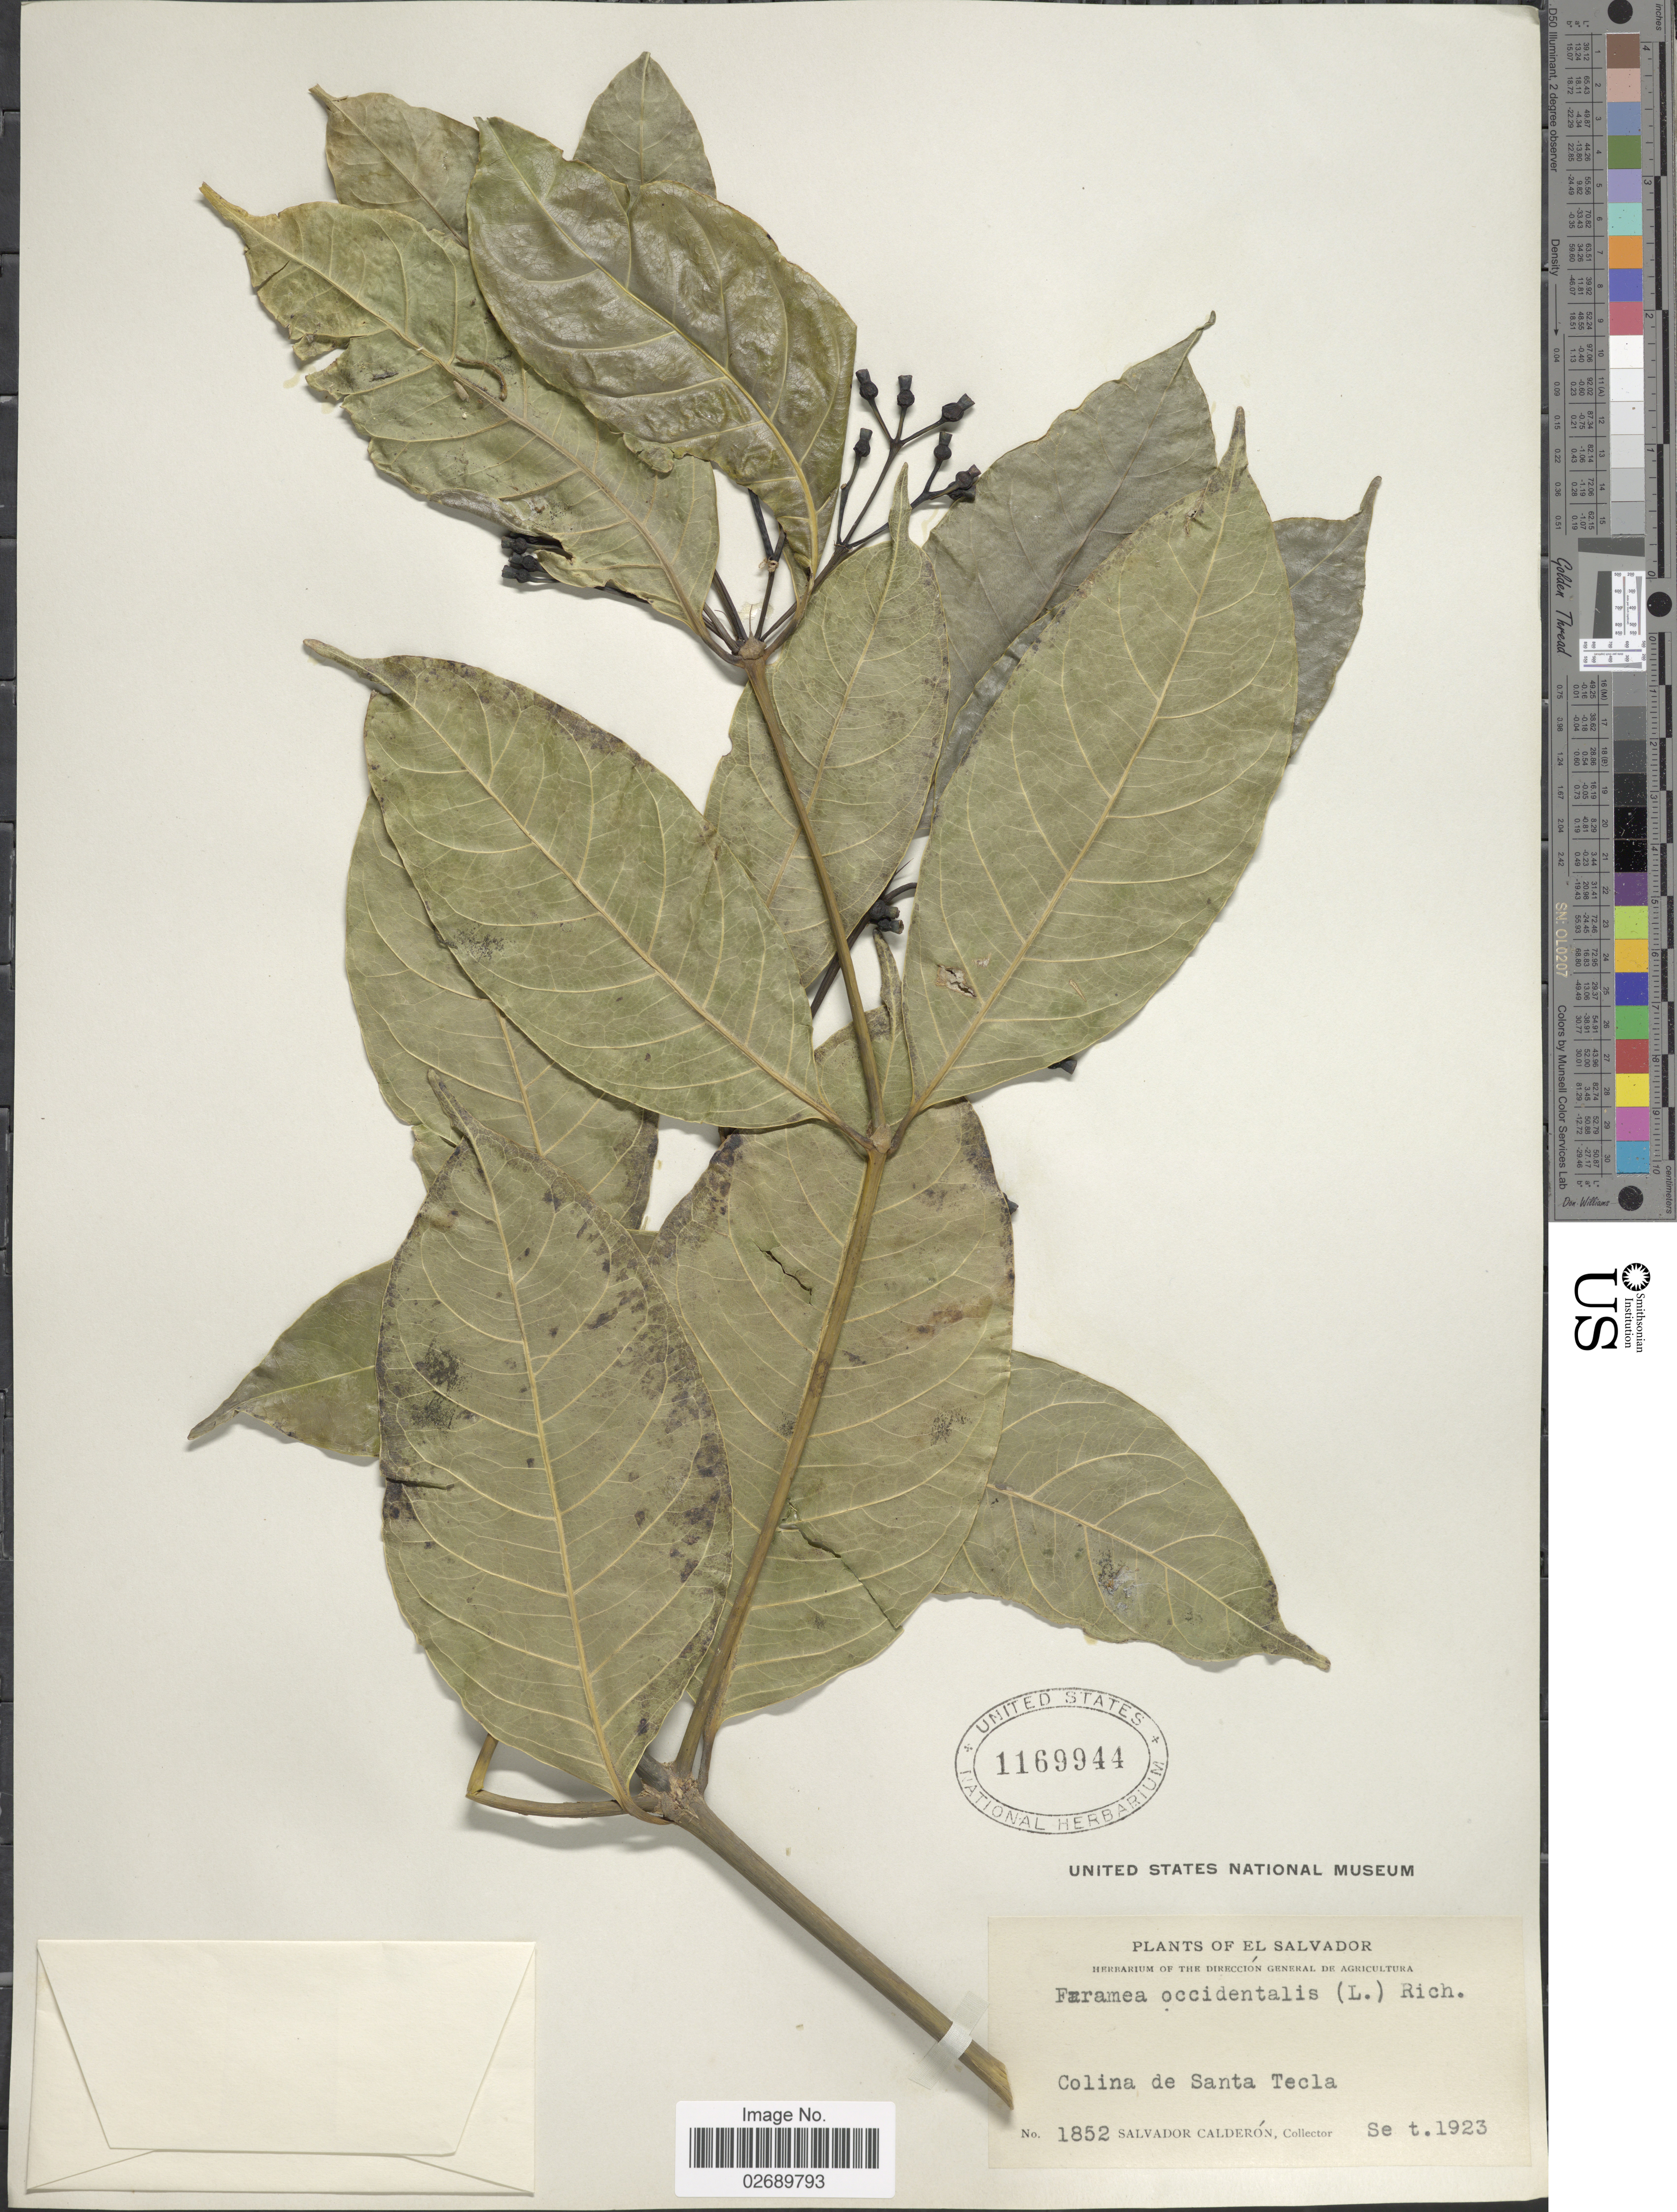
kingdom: Plantae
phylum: Tracheophyta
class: Magnoliopsida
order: Gentianales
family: Rubiaceae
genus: Faramea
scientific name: Faramea occidentalis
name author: (L.) A. Rich.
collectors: S. Calderón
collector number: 1852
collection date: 1923-09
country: El Salvador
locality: Colina de Santa Tecla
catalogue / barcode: US 1169944